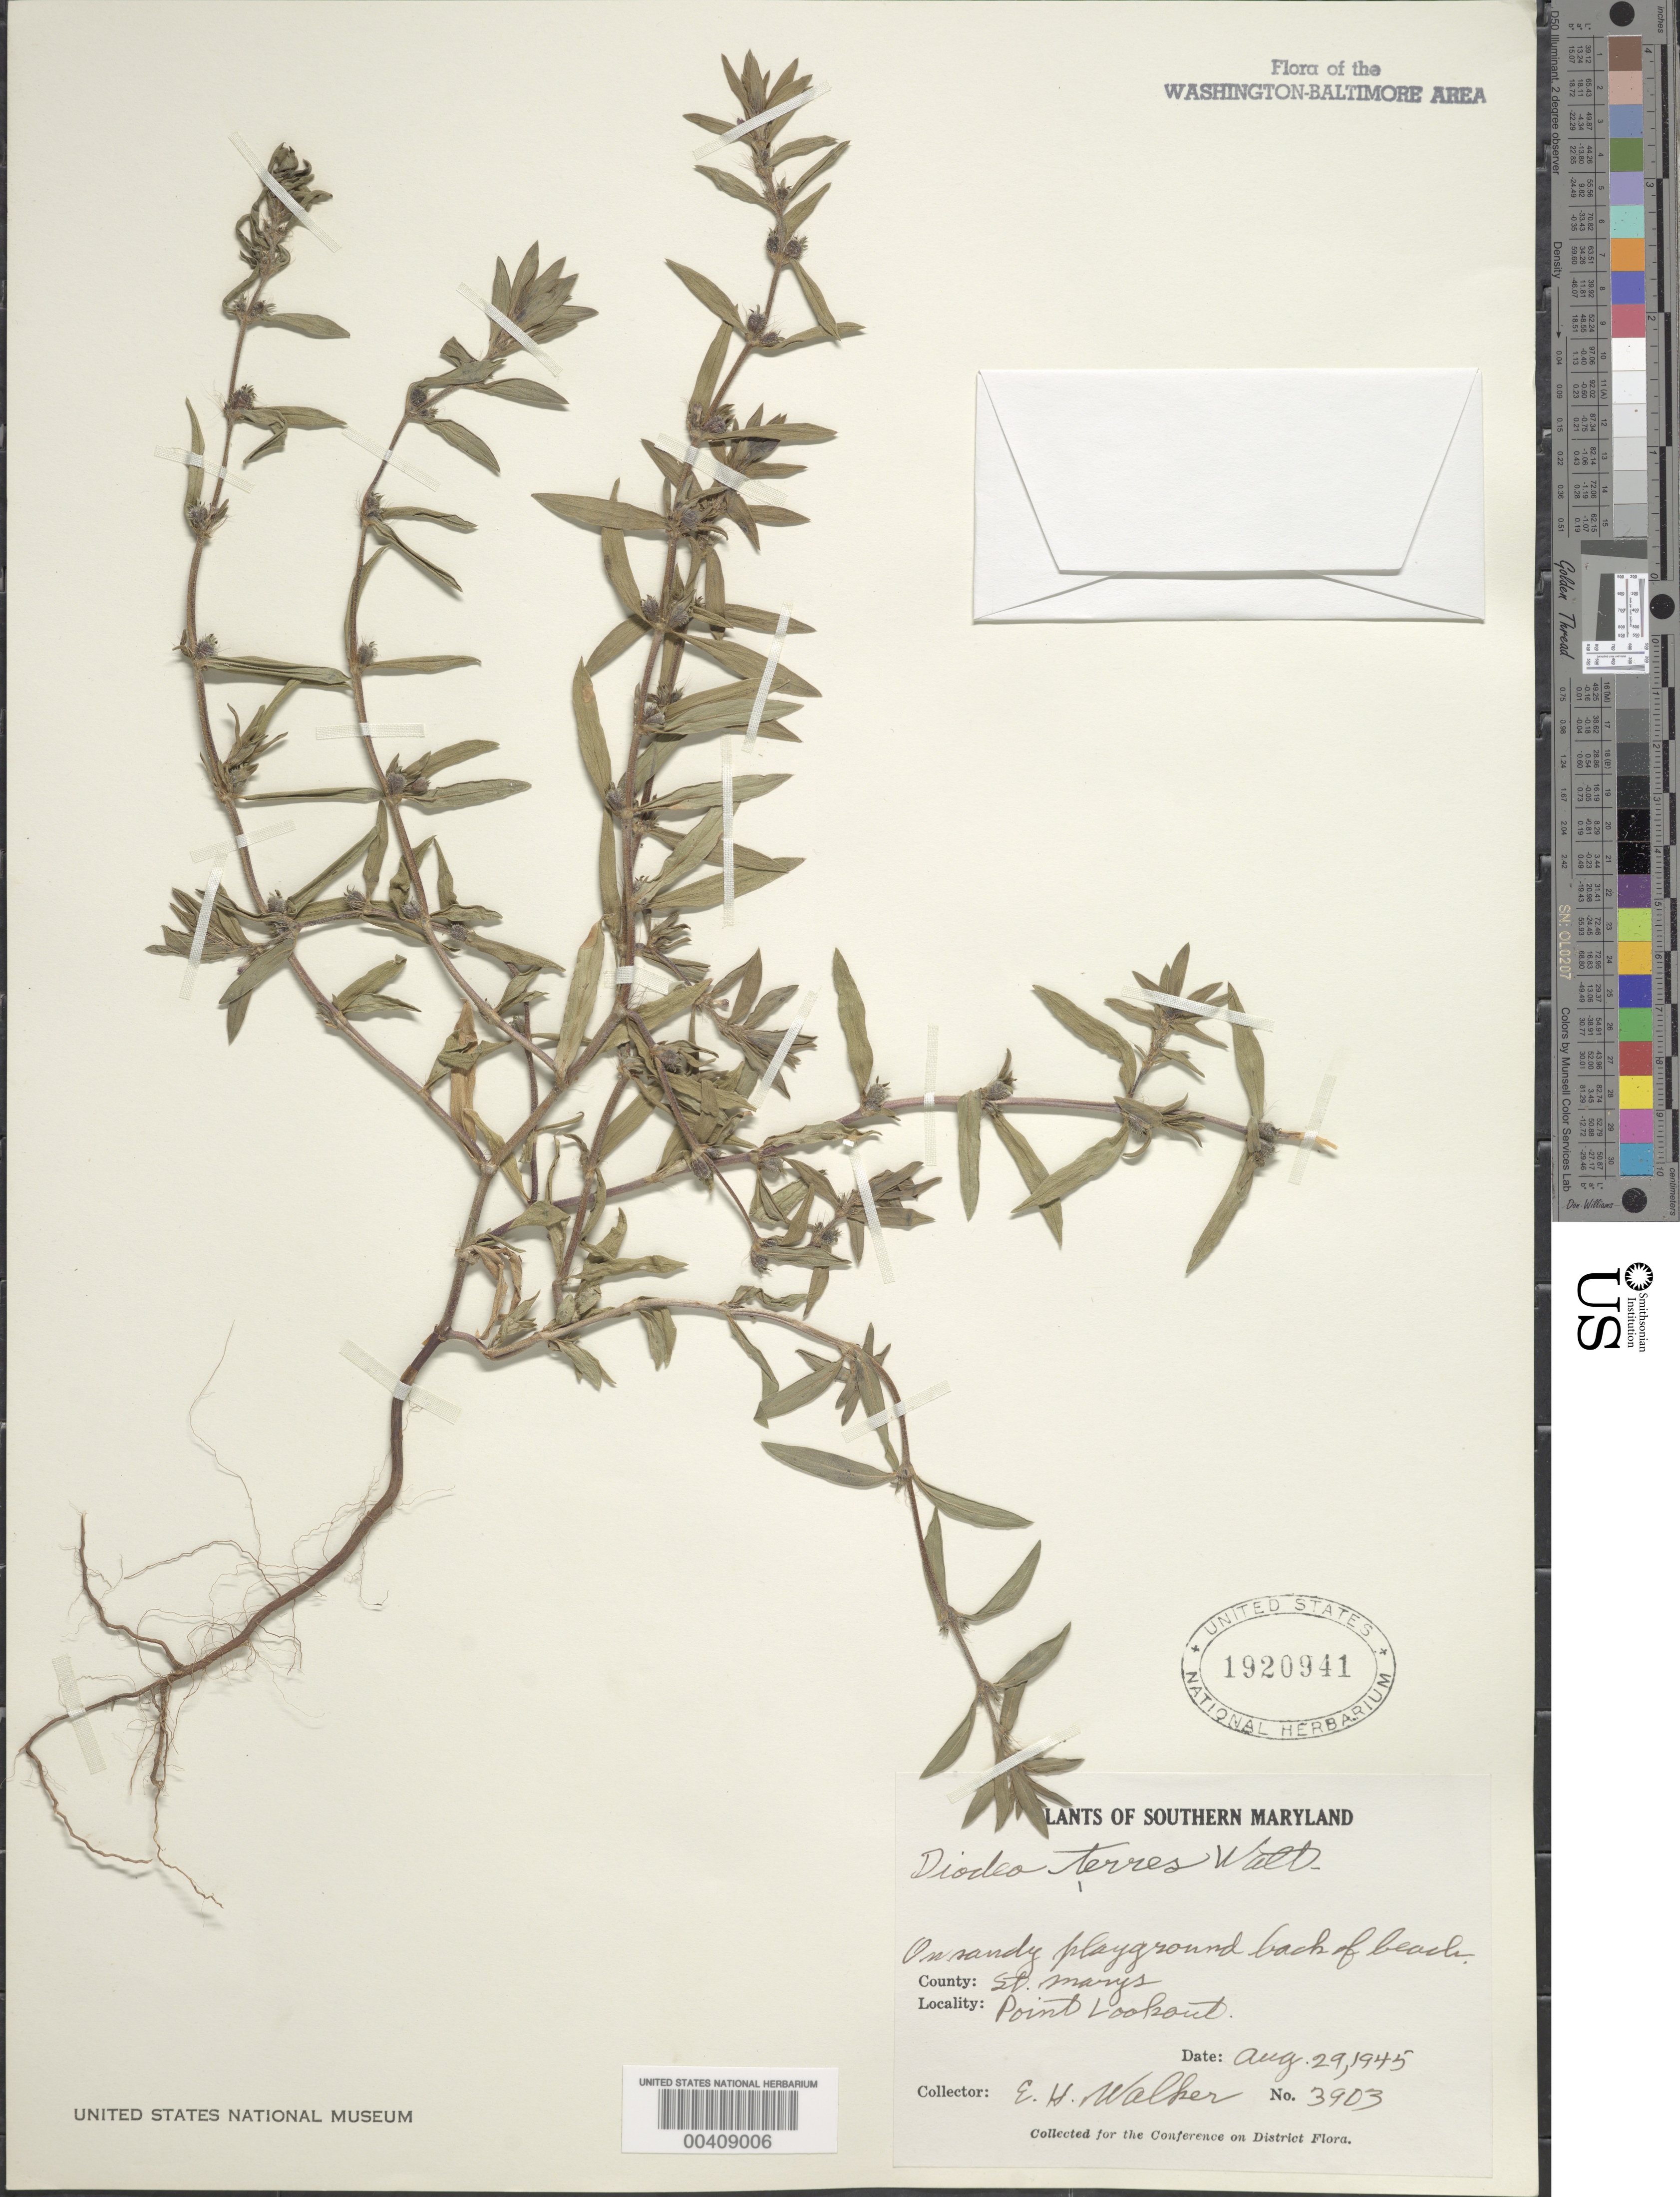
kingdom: Plantae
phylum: Tracheophyta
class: Magnoliopsida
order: Gentianales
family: Rubiaceae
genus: Diodia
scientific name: Diodia teres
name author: Walter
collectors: E. H. Walker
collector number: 3903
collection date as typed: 29 Aug 1945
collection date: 1945-08-29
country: United States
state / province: Maryland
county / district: St. Mary's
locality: Point Lookout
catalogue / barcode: US 1920941